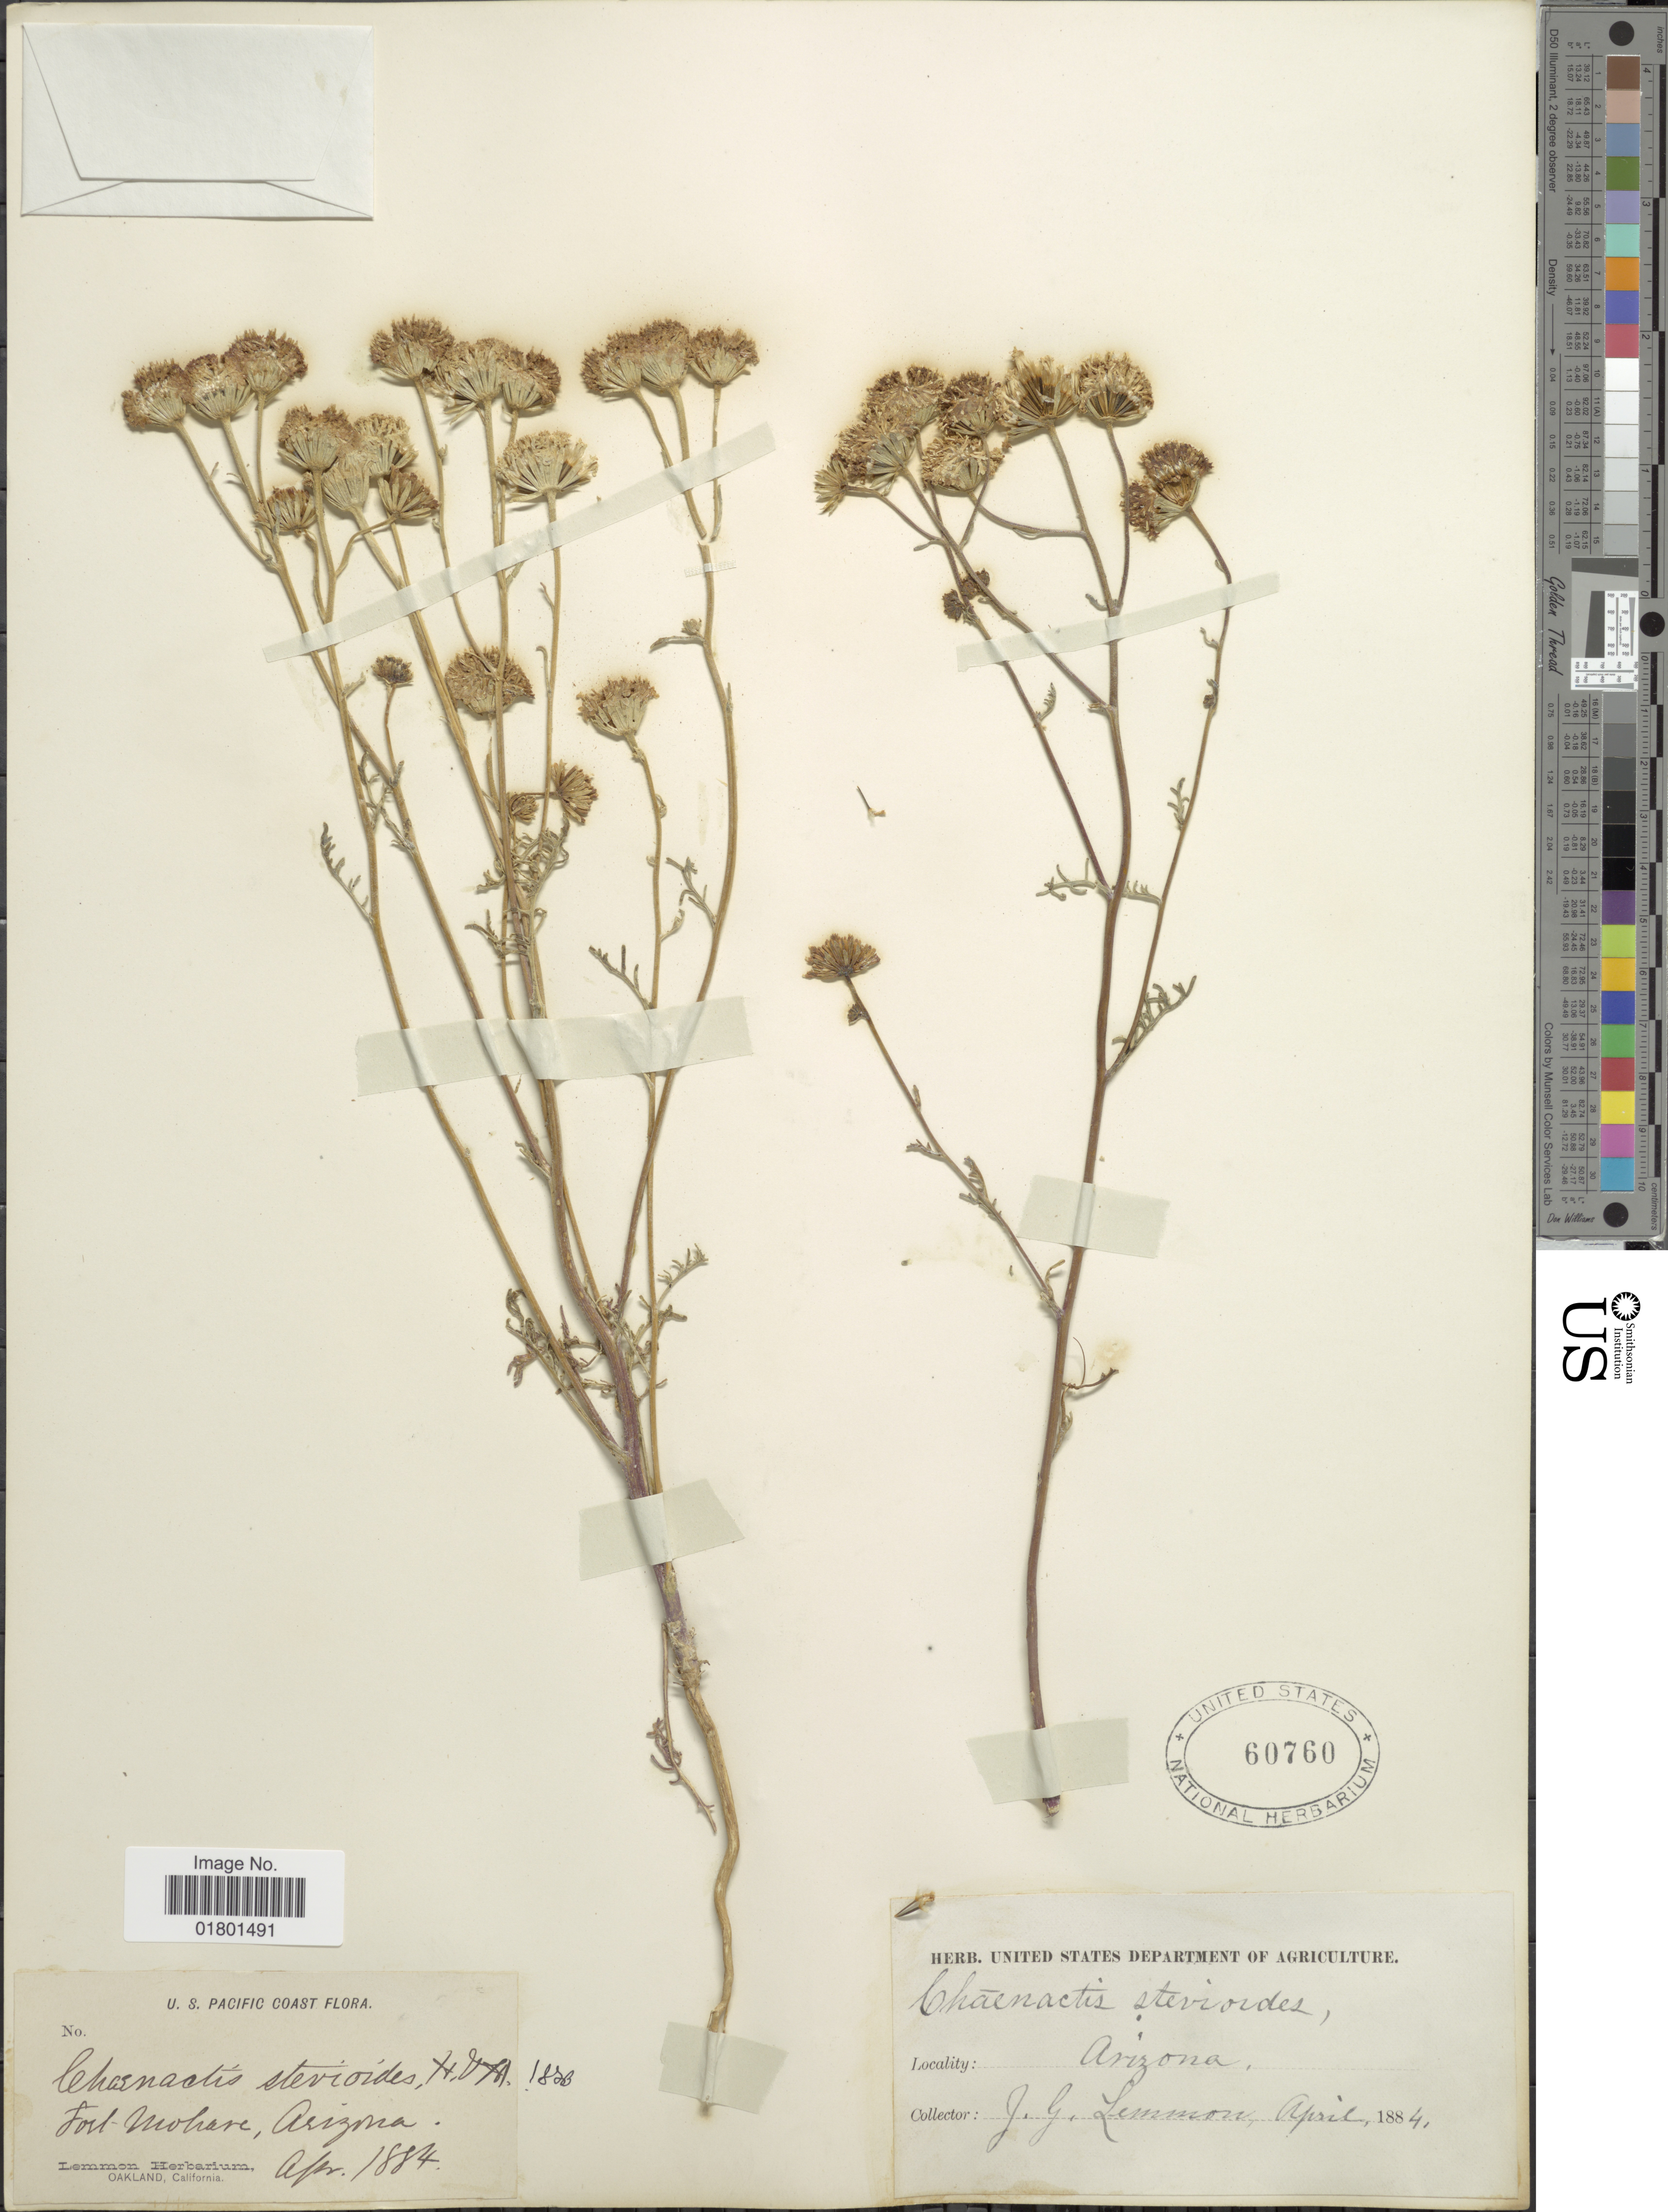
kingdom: Plantae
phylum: Tracheophyta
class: Magnoliopsida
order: Asterales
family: Asteraceae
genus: Chaenactis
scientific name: Chaenactis stevioides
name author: Hook. & Arn.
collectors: J. Lemmon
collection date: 1884-04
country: United States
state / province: Arizona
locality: Fort Mohare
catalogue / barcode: US 60760